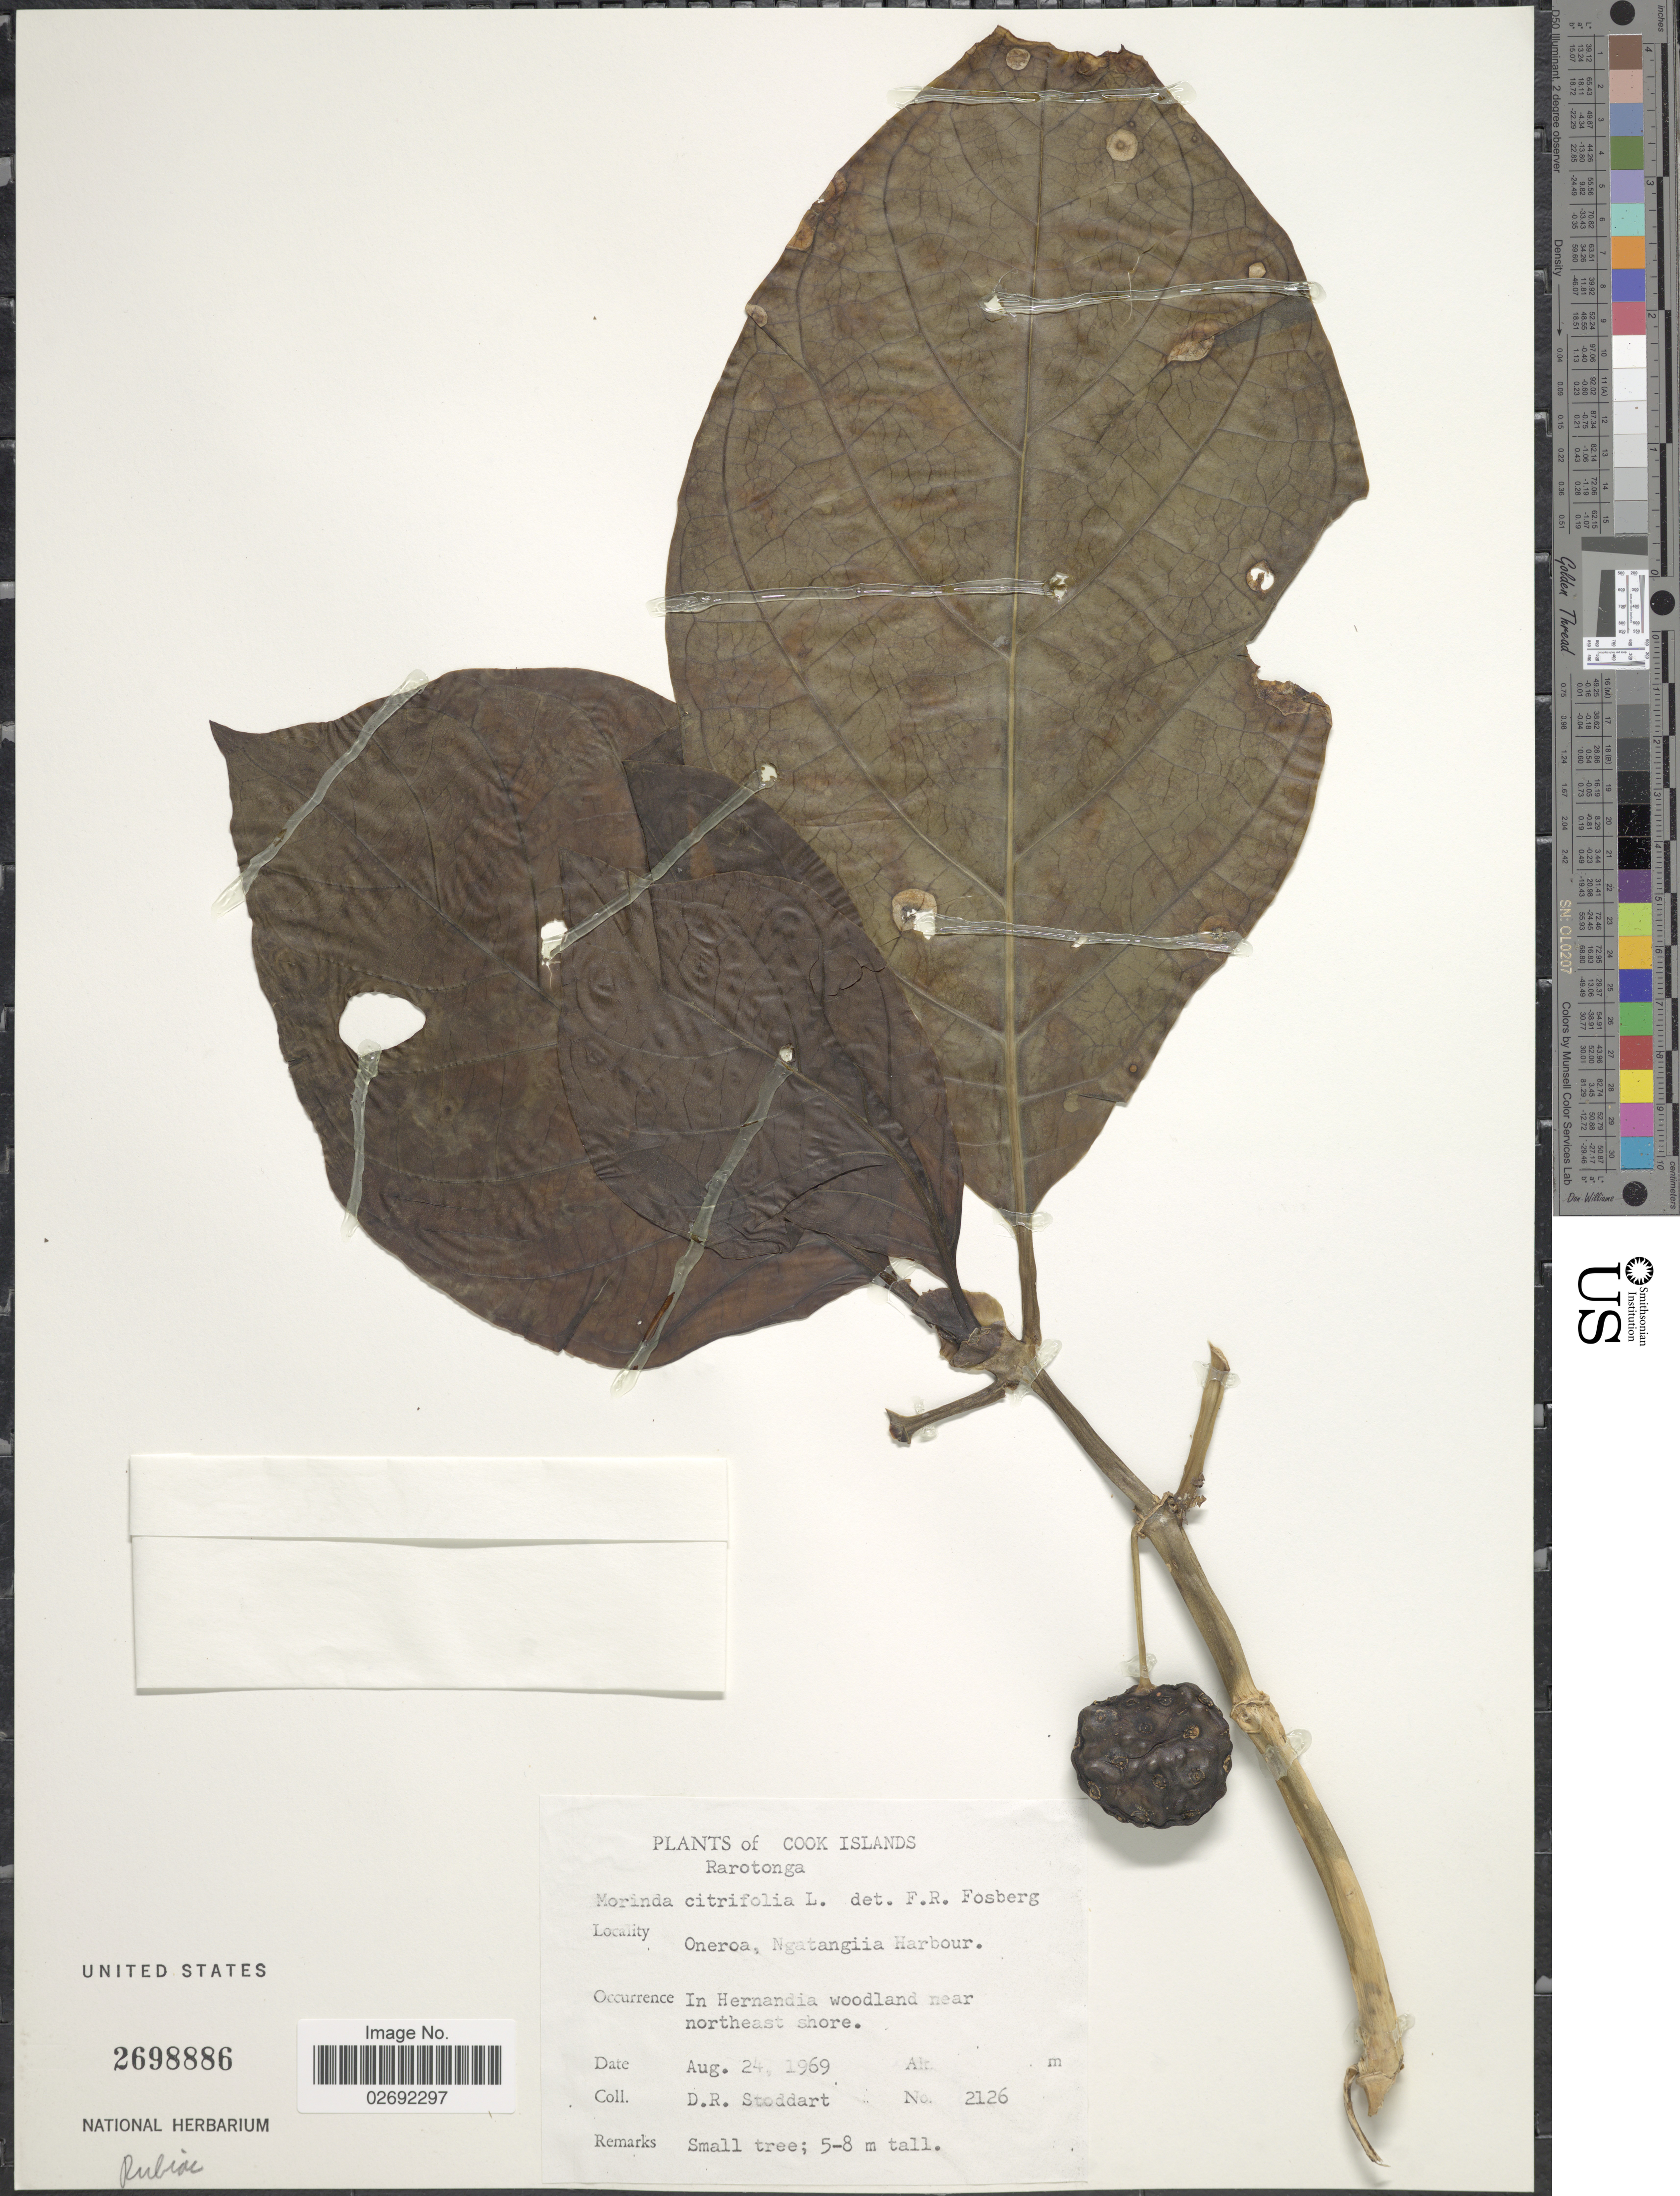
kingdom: Plantae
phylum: Tracheophyta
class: Magnoliopsida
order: Gentianales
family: Rubiaceae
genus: Morinda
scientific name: Morinda citrifolia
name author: L.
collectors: D. R. Stoddart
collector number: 2126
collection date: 1969-08-24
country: Cook Islands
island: Rarotonga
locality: Rarotonga, Oneroa, Ngatangiia Harbour. In Hernandia woodland.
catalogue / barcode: US 2698886